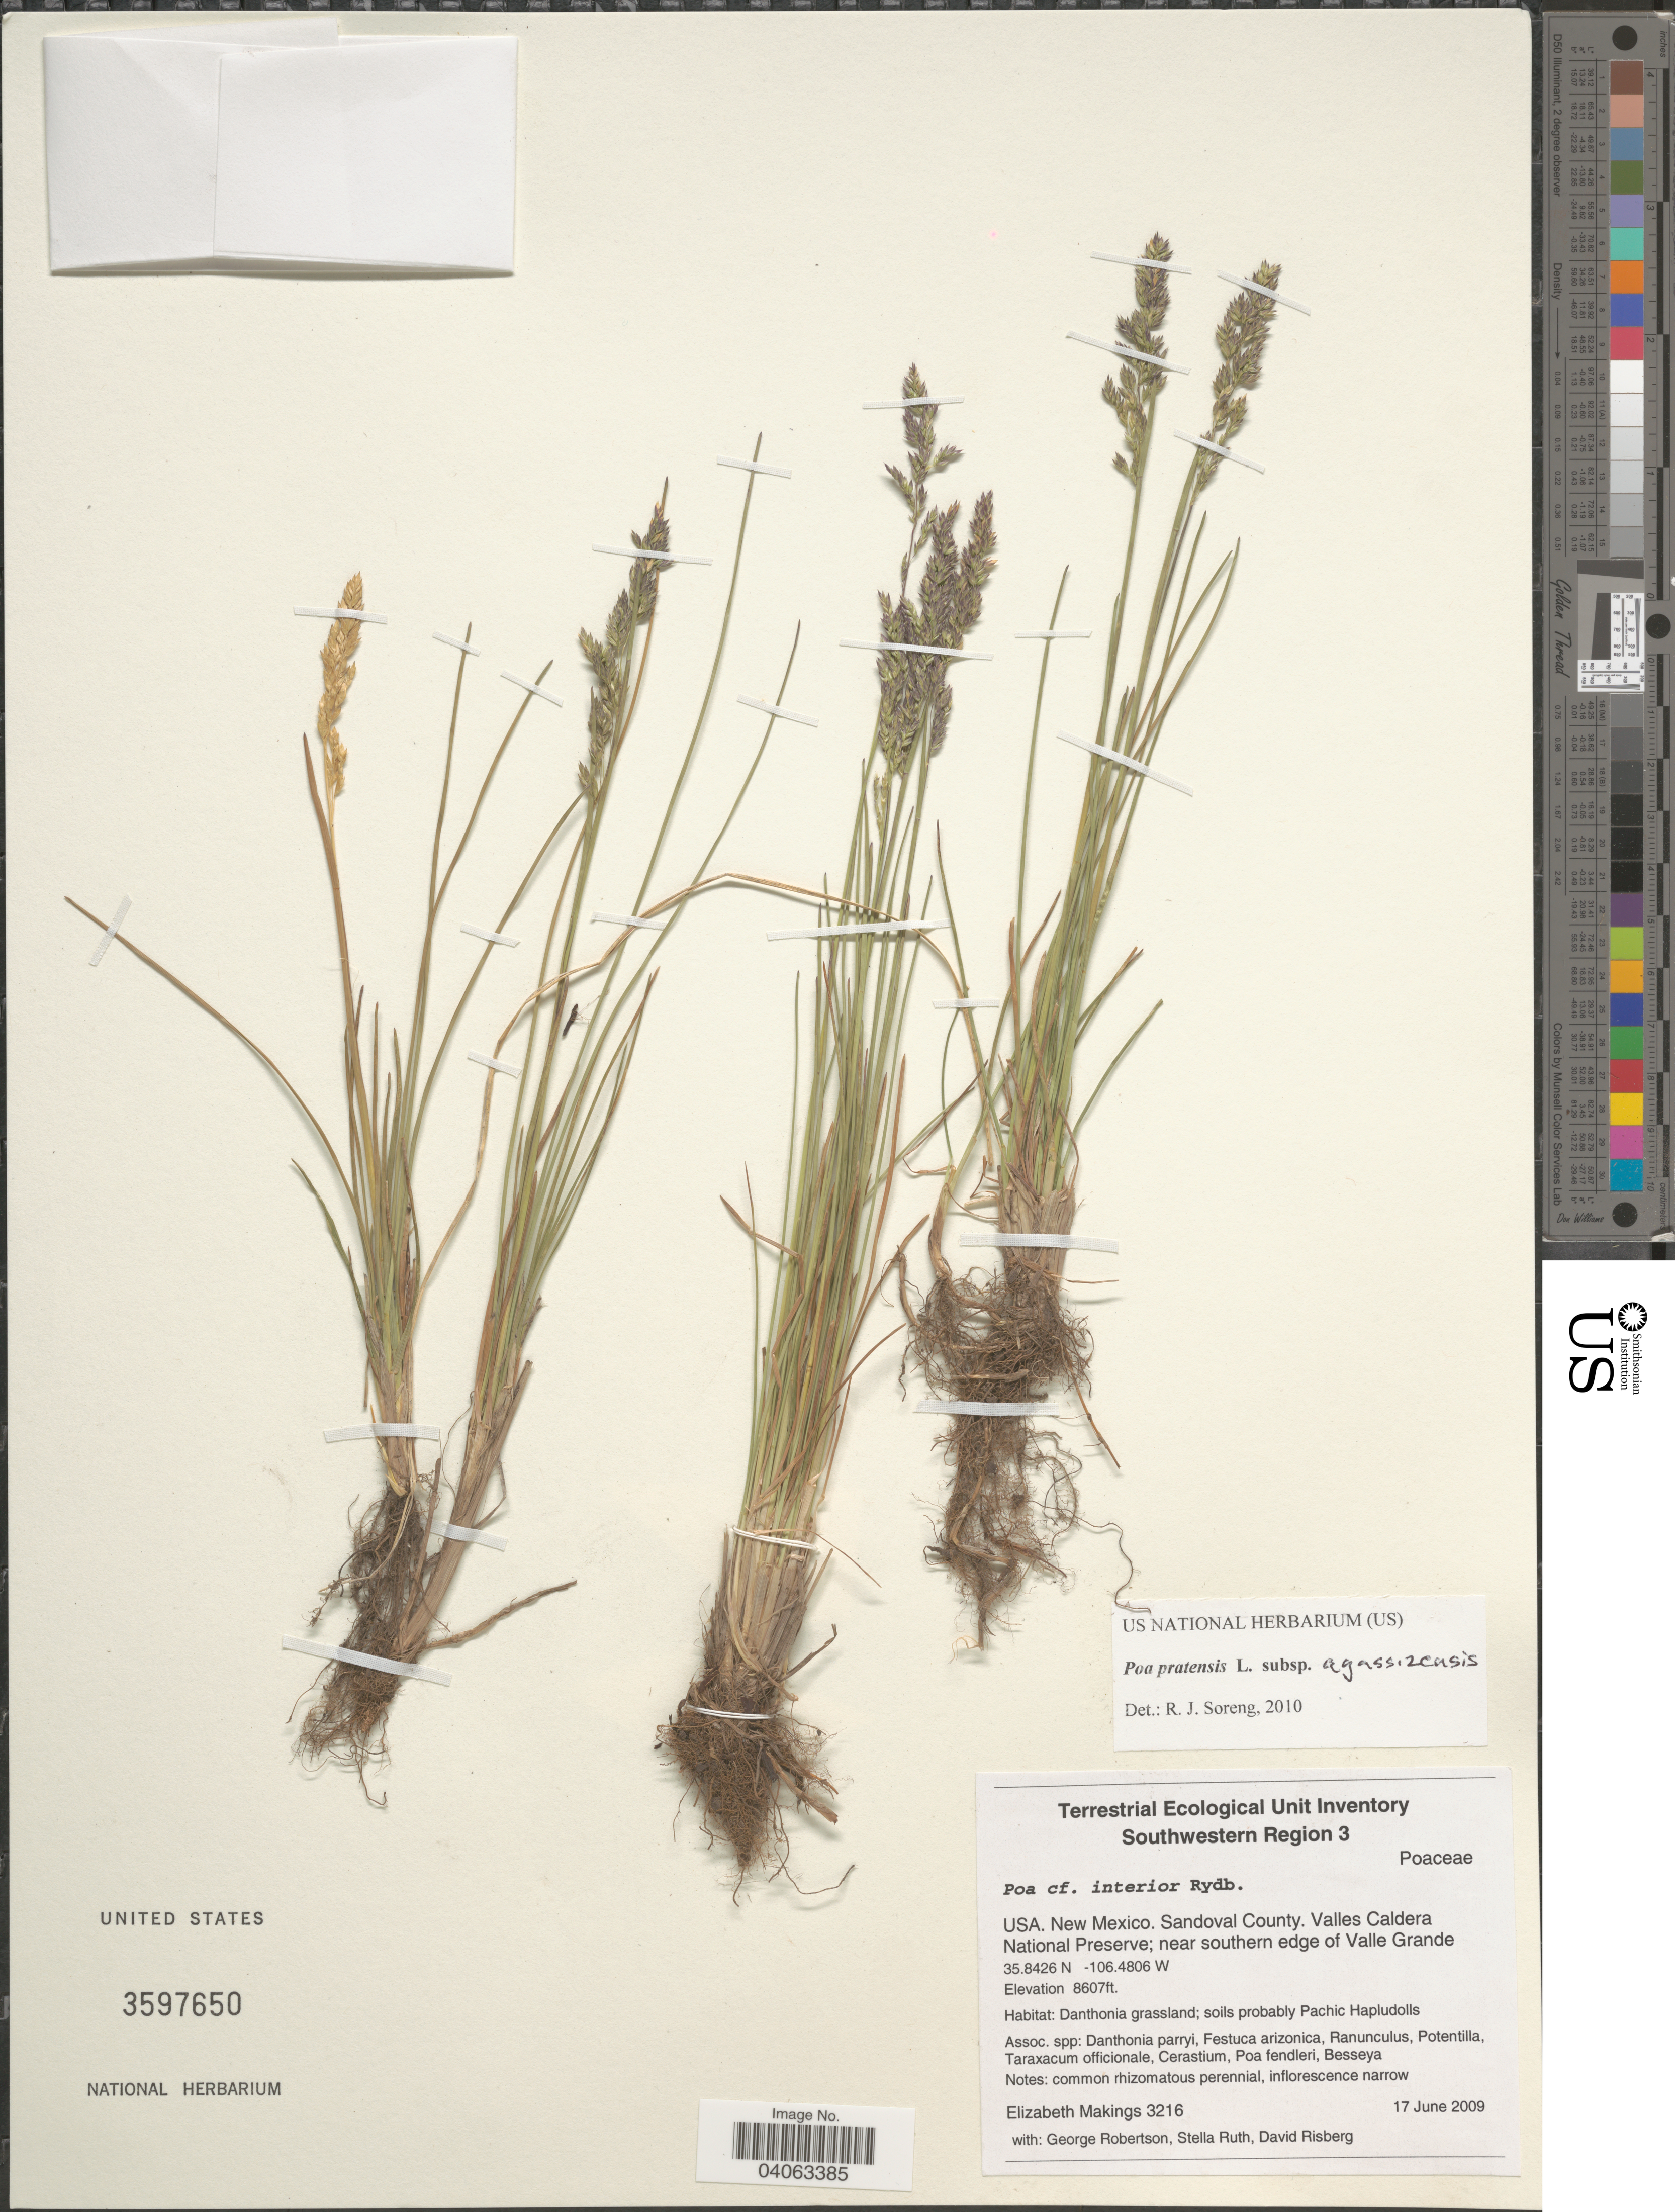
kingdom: Plantae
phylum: Tracheophyta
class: Liliopsida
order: Poales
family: Poaceae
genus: Poa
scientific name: Poa pratensis subsp. agassizensis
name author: (B. Boivin & D. Löve) Roy L. Taylor & MacBryde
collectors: E. Makings, G. Robertson, S. Ruth & D. Risberg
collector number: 3216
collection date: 2009-06-17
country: United States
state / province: New Mexico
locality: Sandoval County. Valles Caldera National Preserve; near southern edge of Valle Grande.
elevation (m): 2623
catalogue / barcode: US 3597650